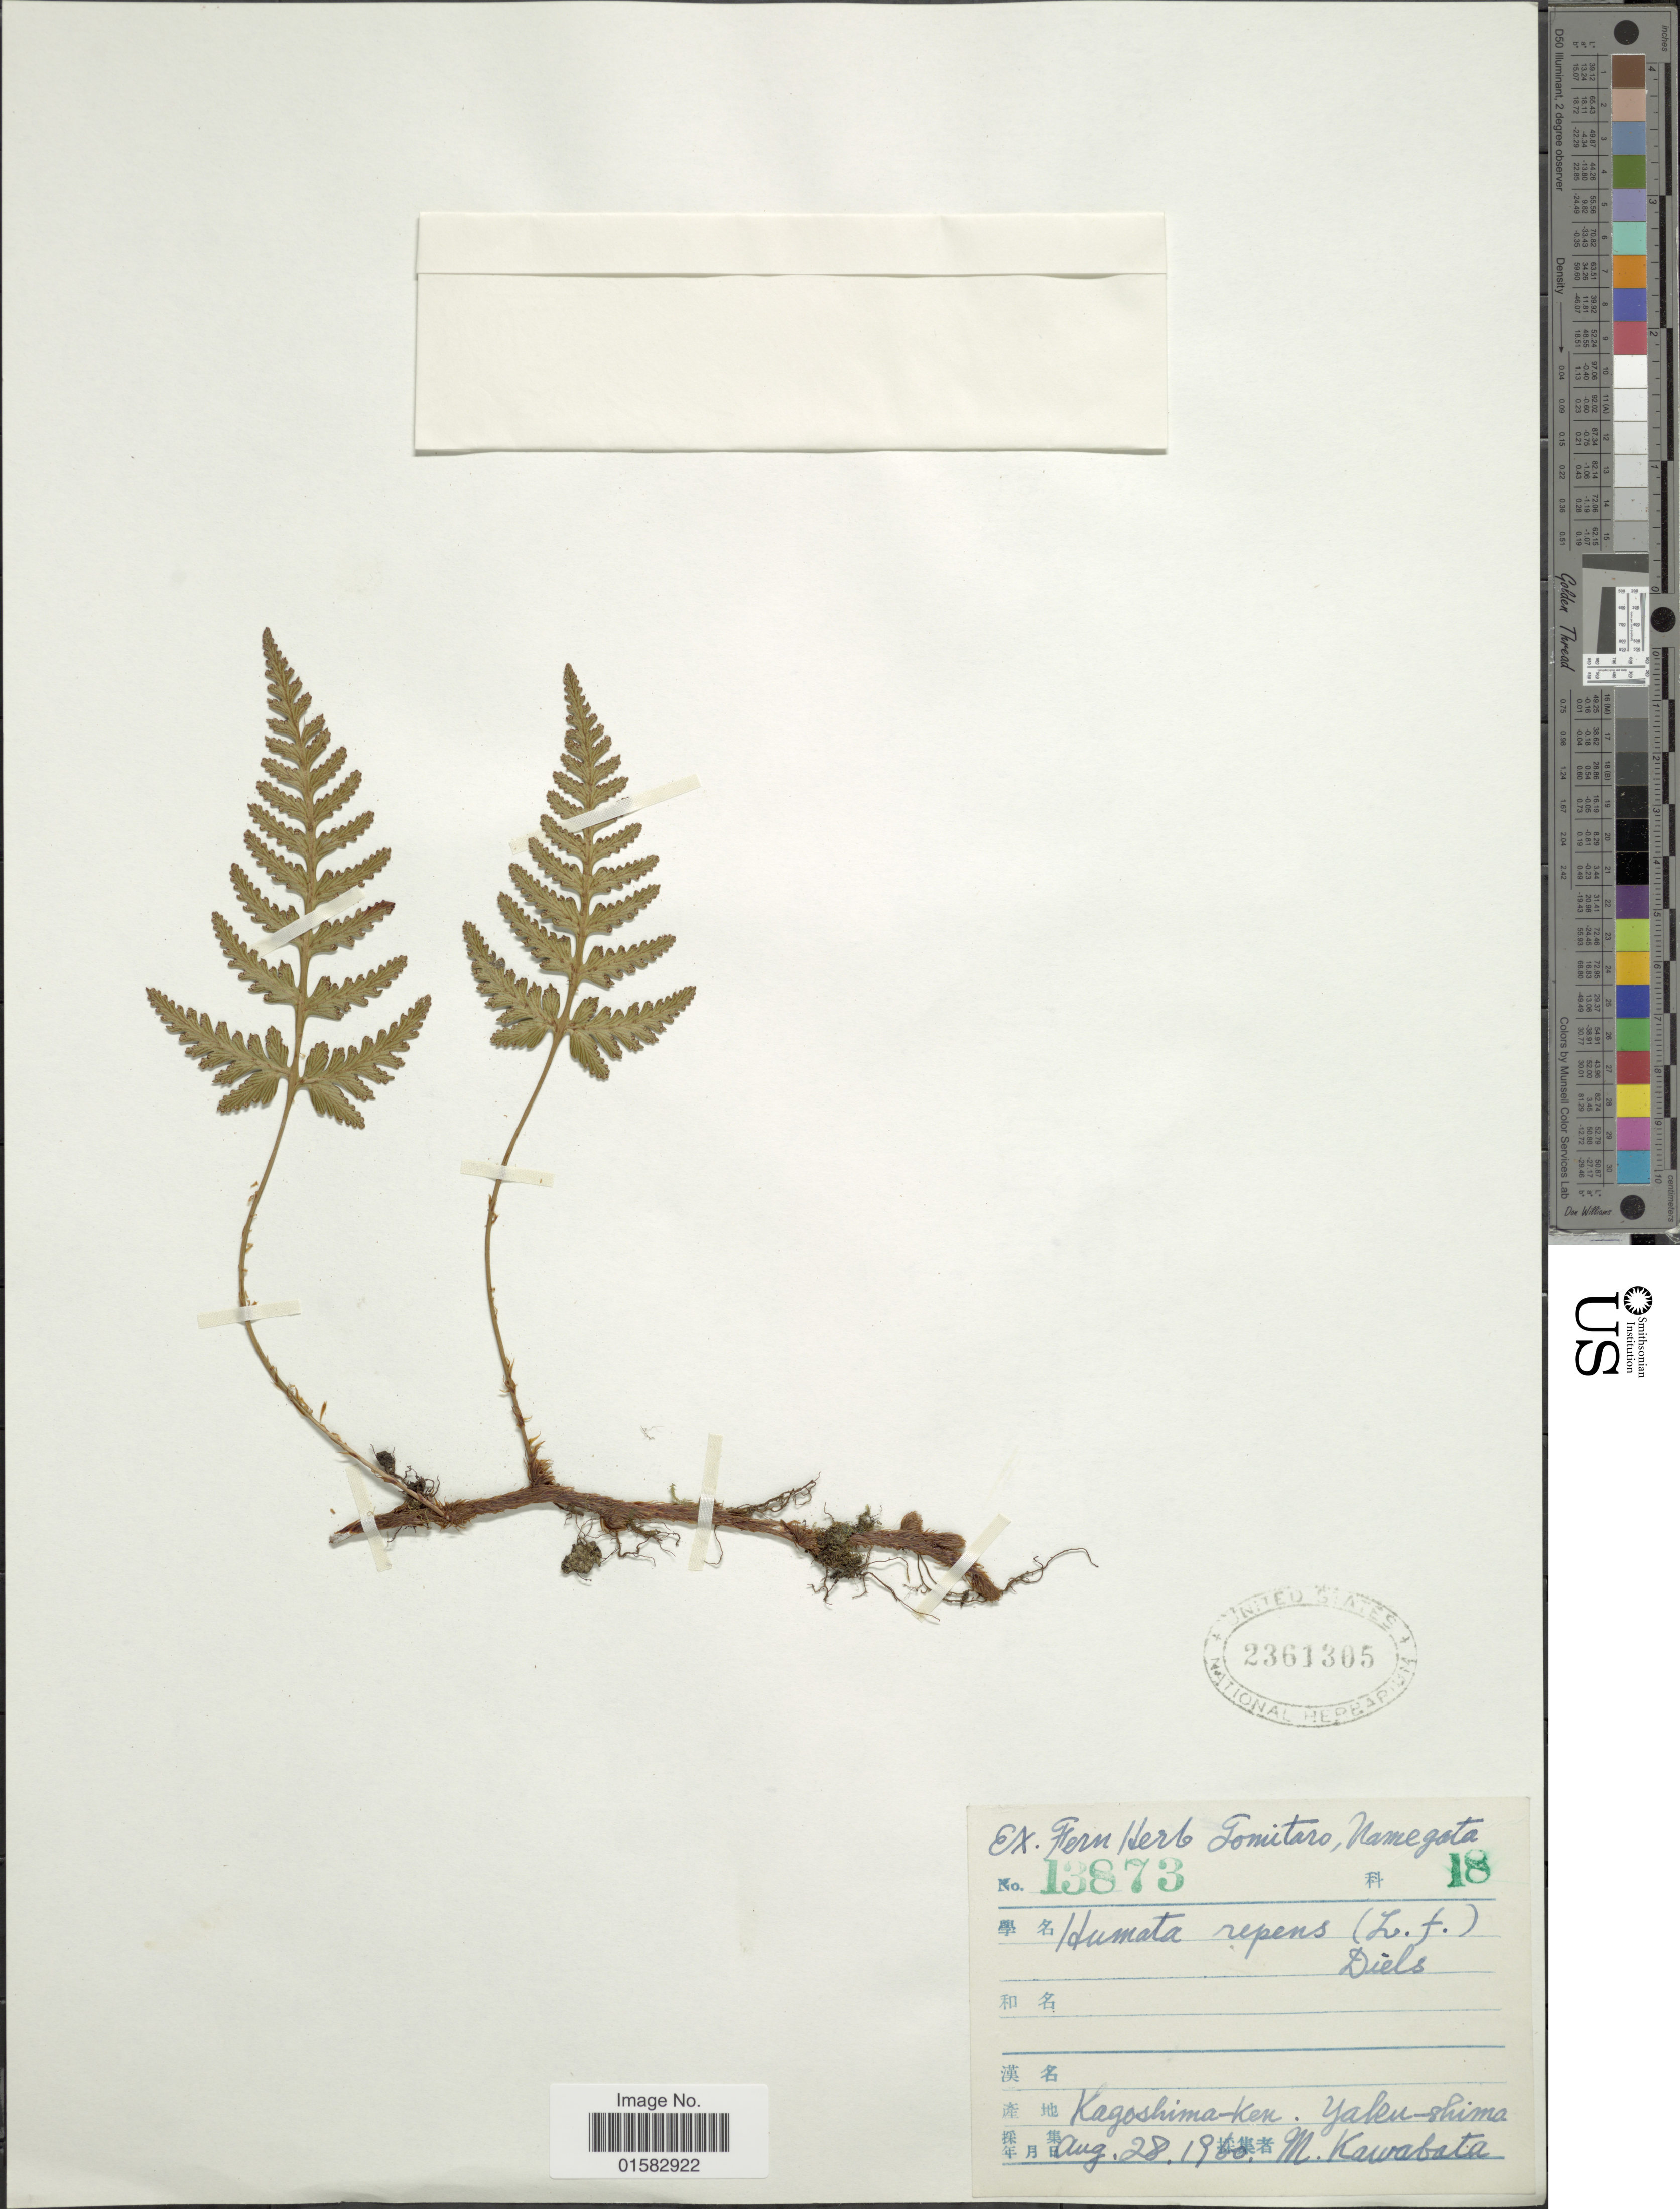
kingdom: Plantae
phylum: Tracheophyta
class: Polypodiopsida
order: Polypodiales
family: Davalliaceae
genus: Davallia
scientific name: Davallia repens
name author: (L. f.) Kuhn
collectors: M. Kawabata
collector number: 13873/18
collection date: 1960-08-28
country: Japan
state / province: Kagosima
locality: Kagoshima-ken, Yaku-shima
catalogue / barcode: US 2361305